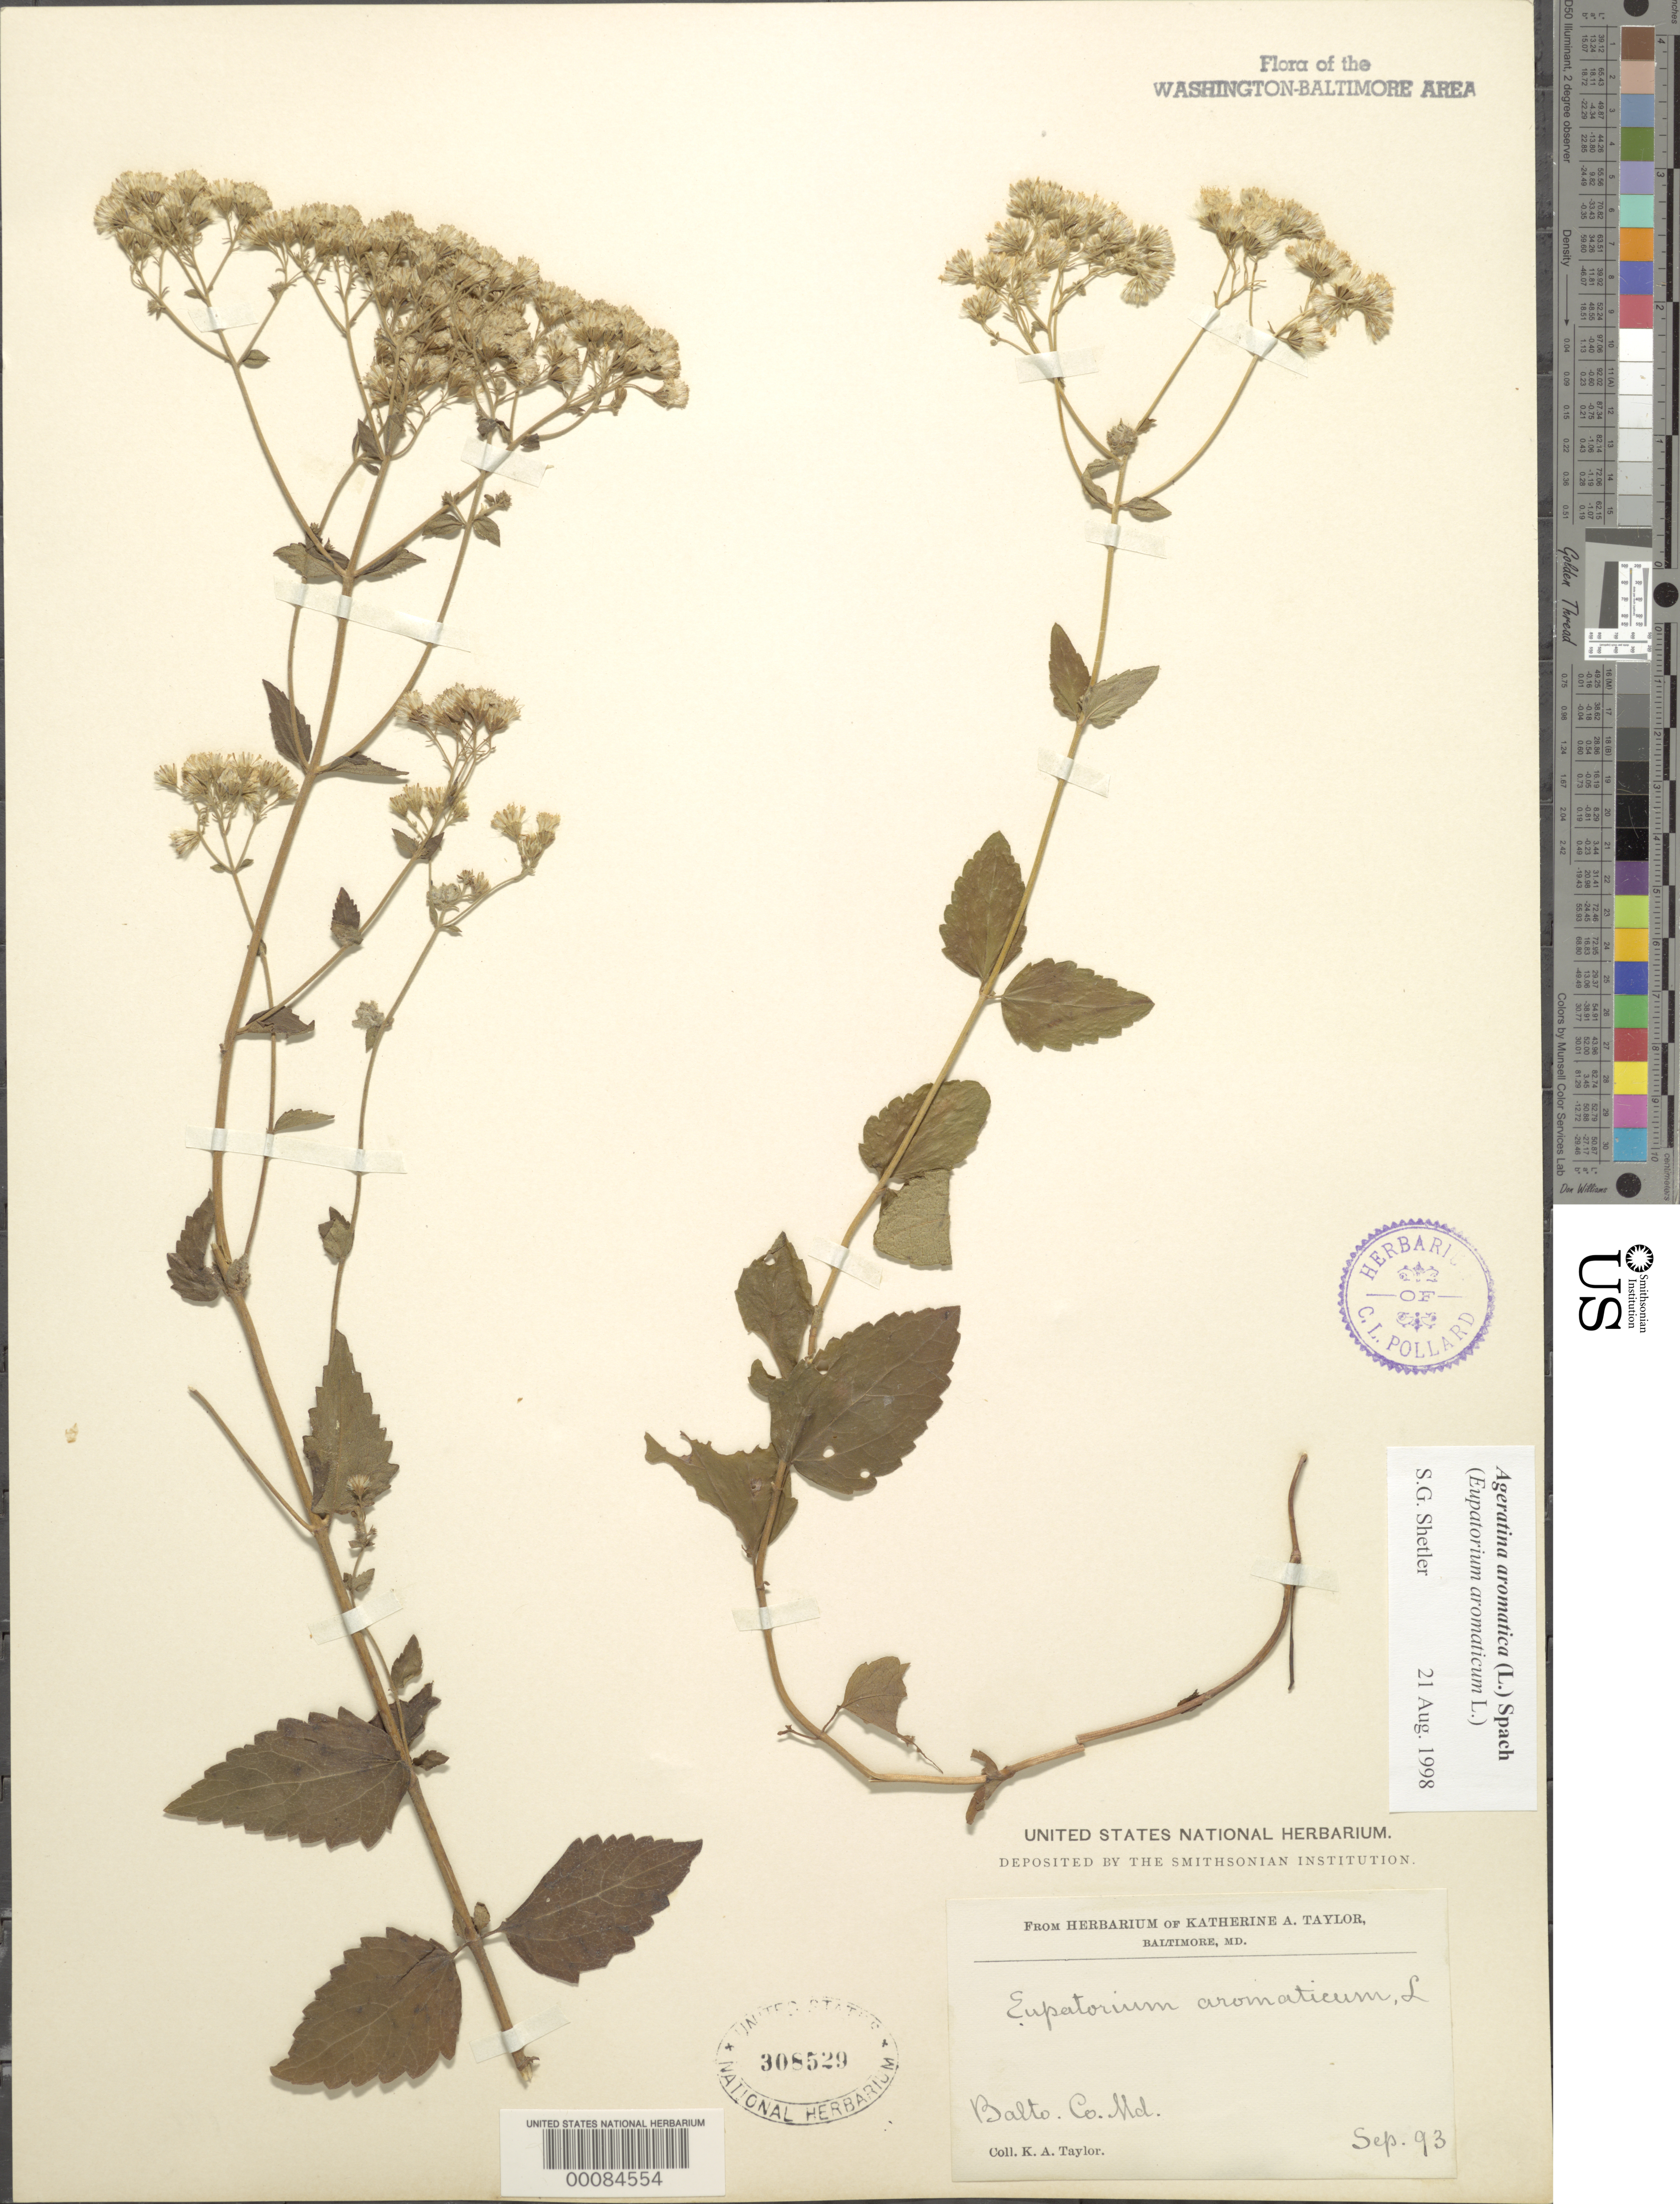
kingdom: Plantae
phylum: Tracheophyta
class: Magnoliopsida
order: Asterales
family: Asteraceae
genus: Ageratina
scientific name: Ageratina aromatica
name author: (L.) Spach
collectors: K. A. Taylor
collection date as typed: Sep 1893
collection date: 1893-09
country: United States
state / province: Maryland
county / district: Baltimore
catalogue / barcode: US 308529